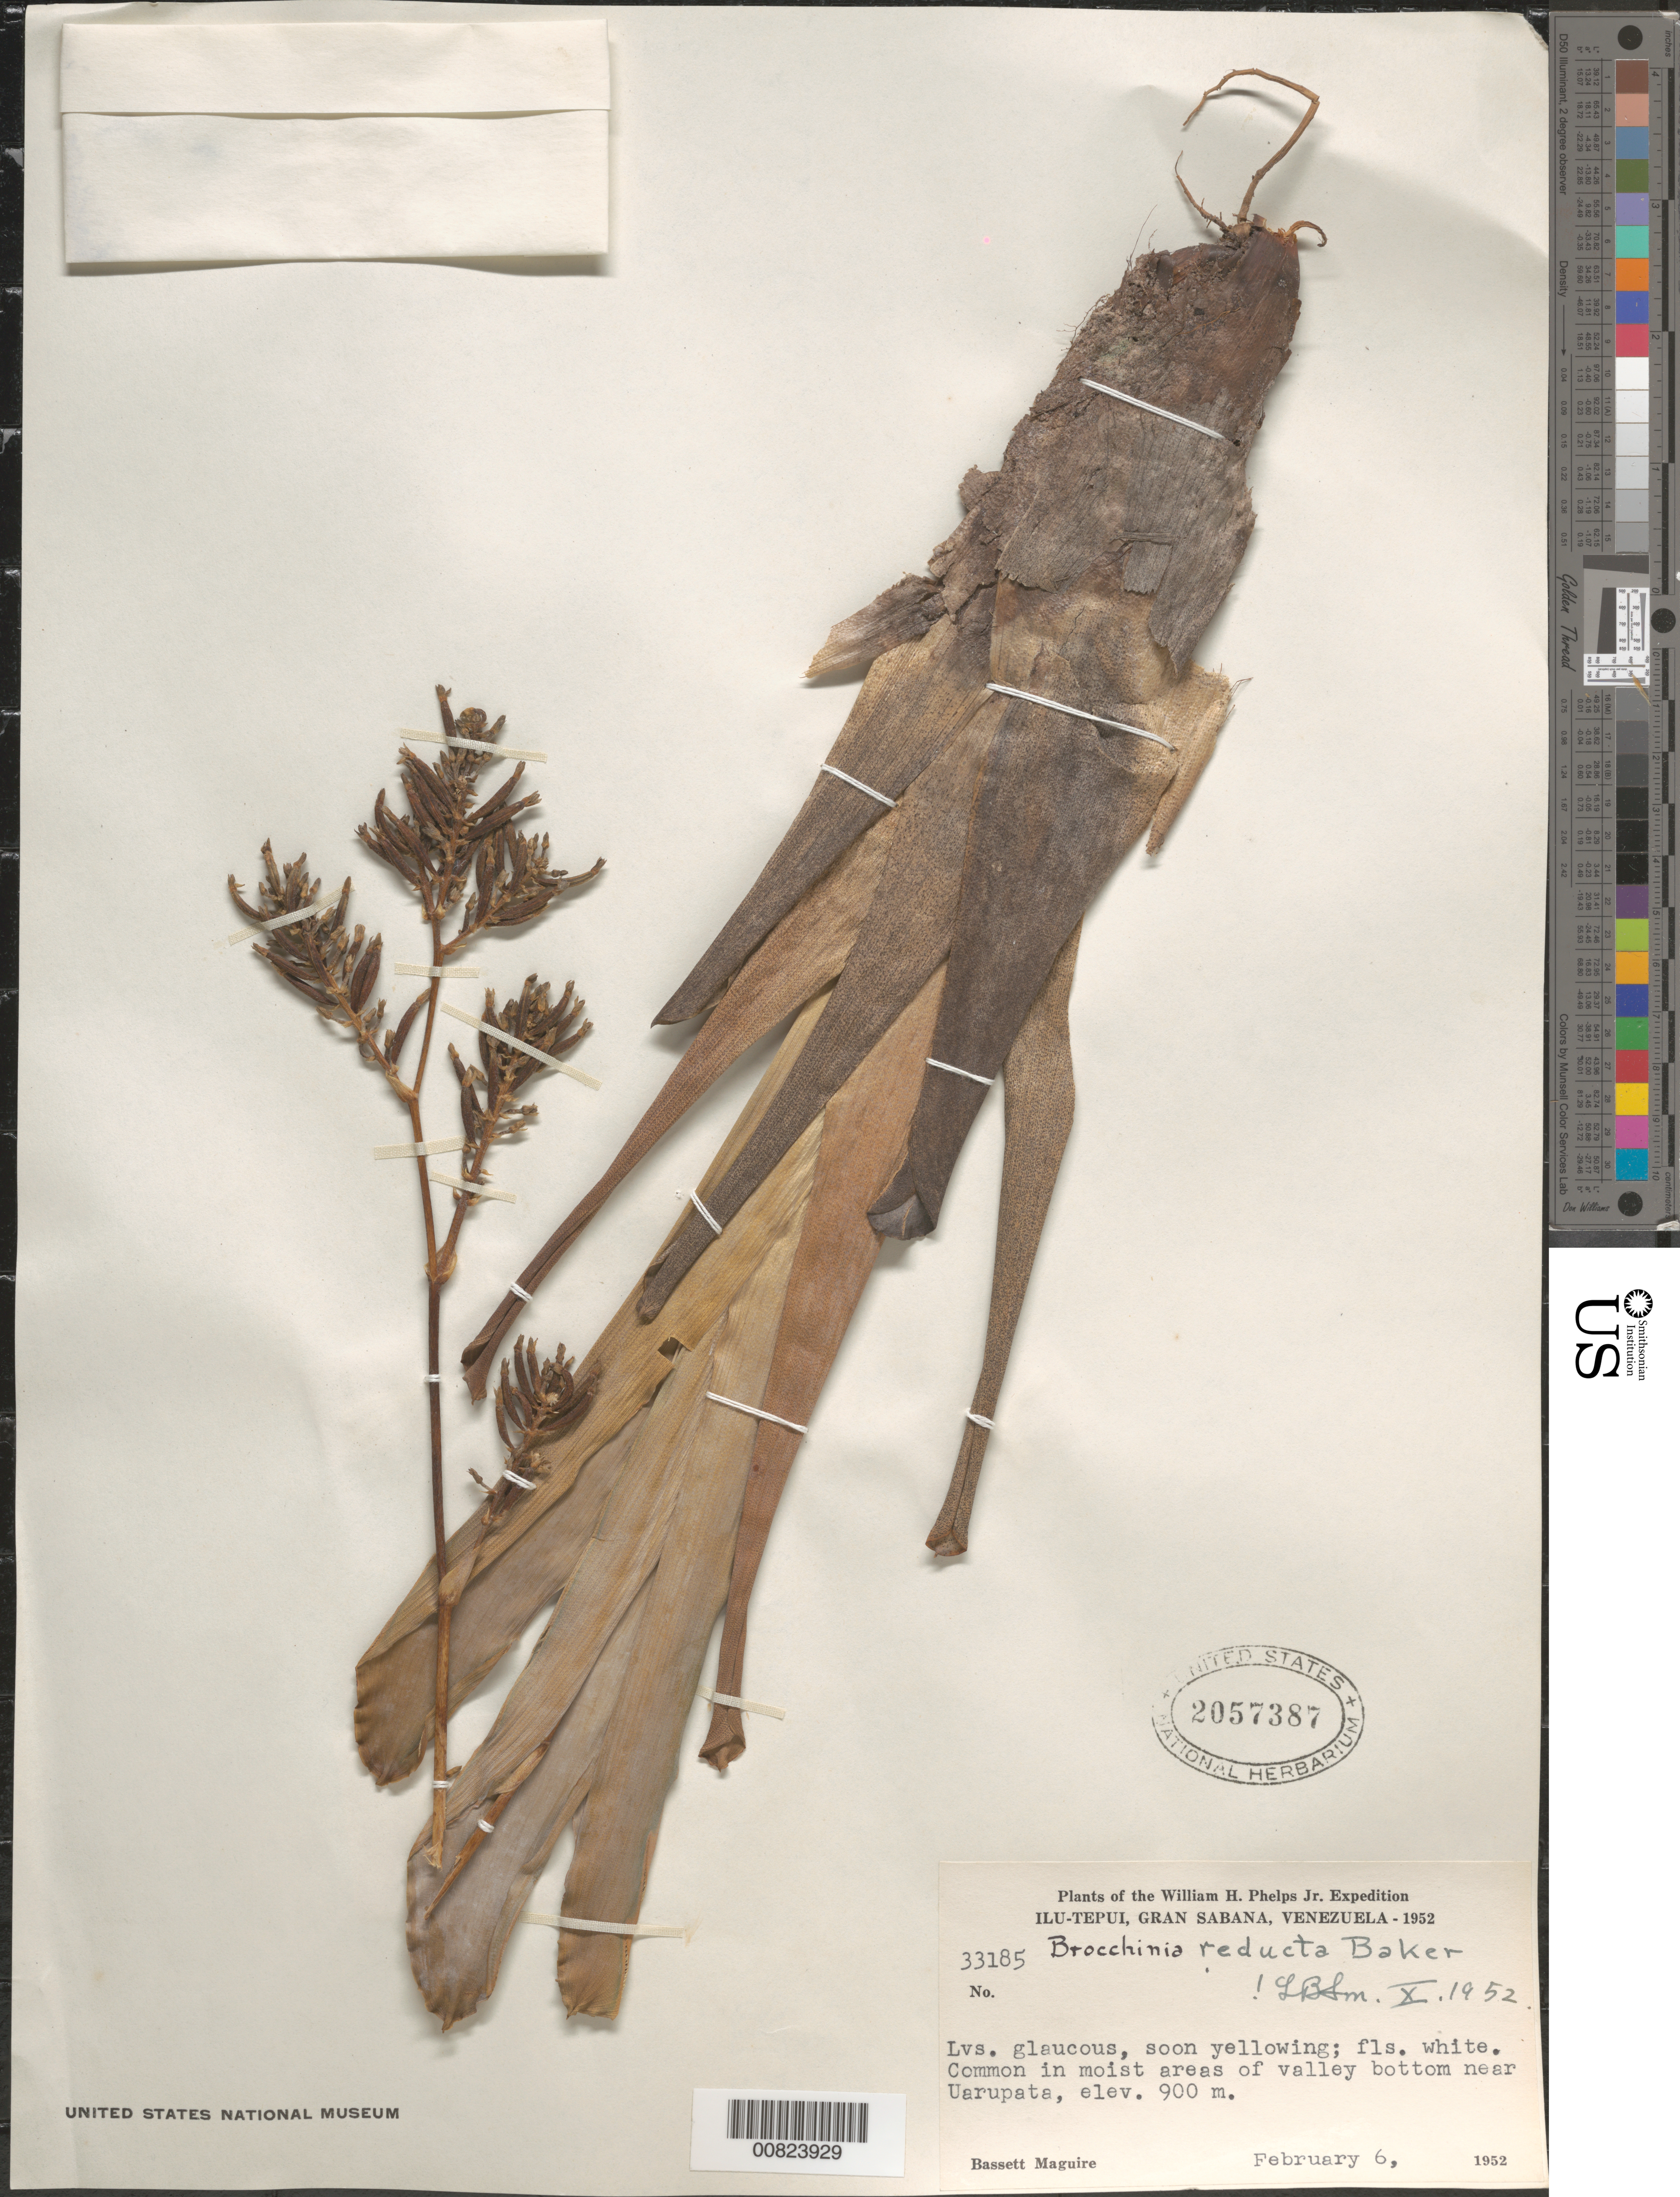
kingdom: Plantae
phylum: Tracheophyta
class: Liliopsida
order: Poales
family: Bromeliaceae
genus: Brocchinia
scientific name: Brocchinia reducta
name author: Baker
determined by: Smith, Lyman B., (US), NMNH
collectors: B. Maguire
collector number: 33185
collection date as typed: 6-Feb-52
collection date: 1952-02-06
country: Venezuela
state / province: Bolívar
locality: Gran Sabana, Ilu-tepuí, Uarupata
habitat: Moist areas of valley bottom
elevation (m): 900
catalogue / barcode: US 2057387